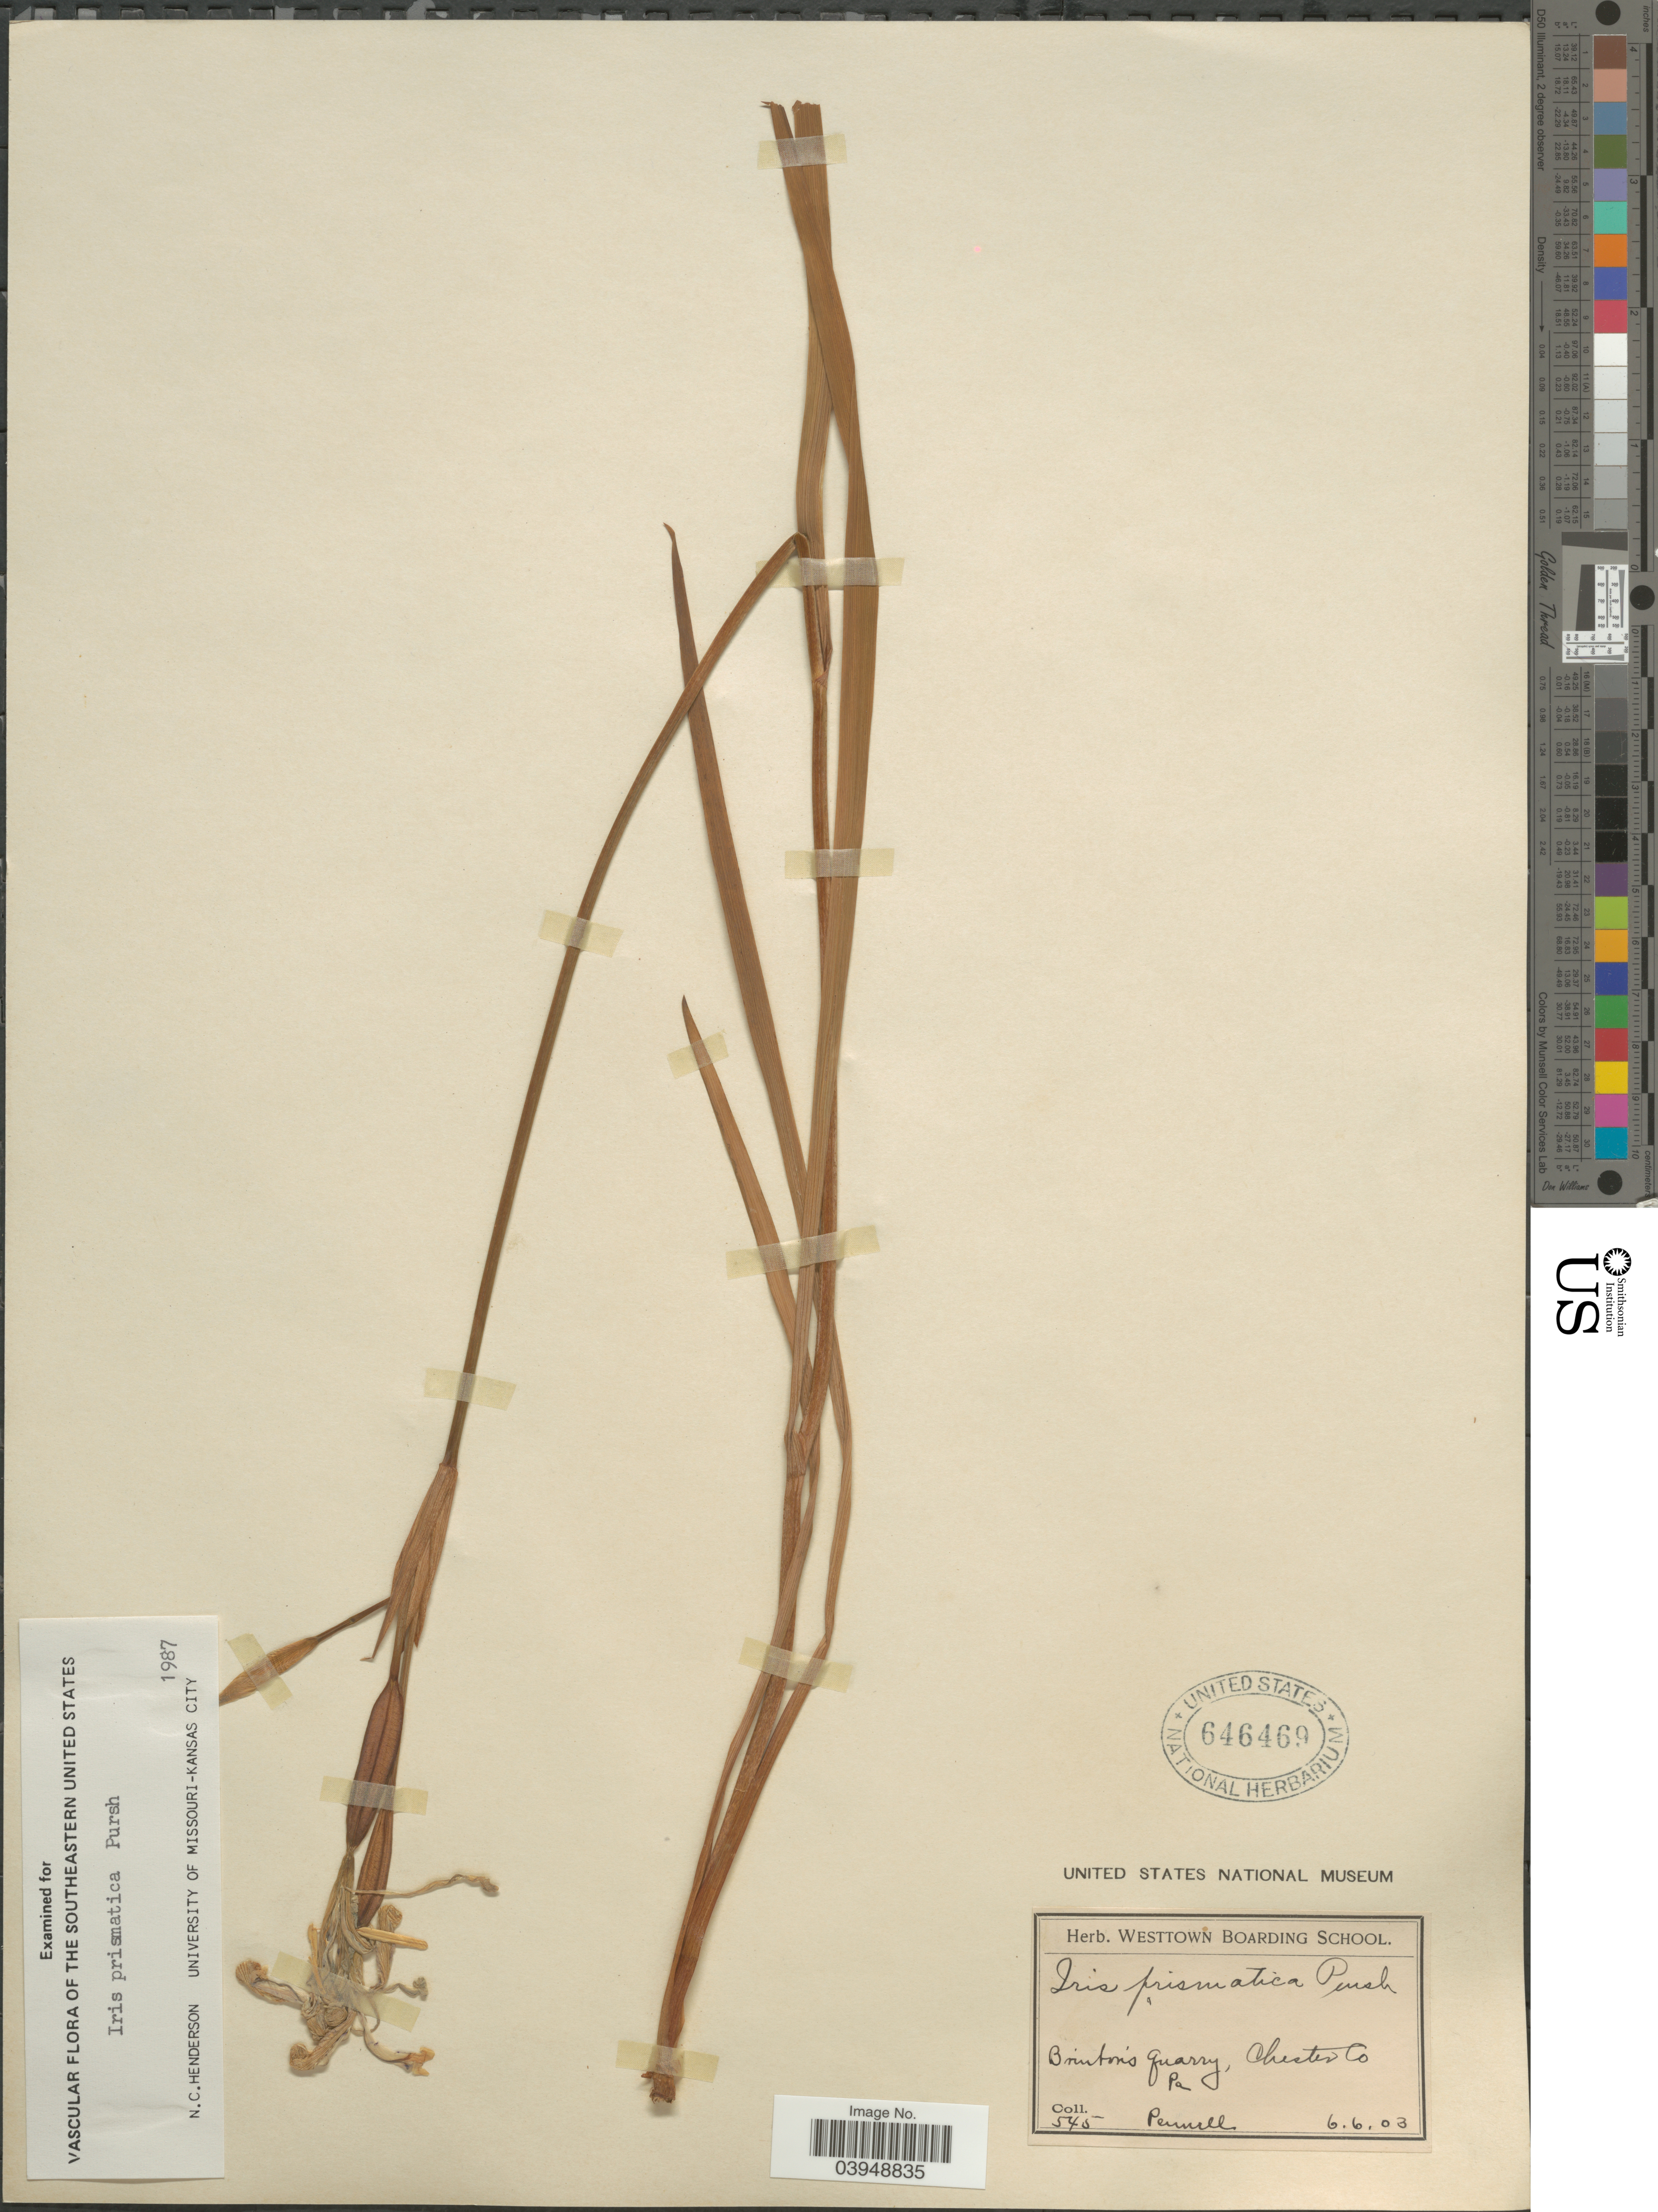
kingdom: Plantae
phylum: Tracheophyta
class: Liliopsida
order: Asparagales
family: Iridaceae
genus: Iris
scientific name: Iris prismatica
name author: Pursh ex Ker Gawl.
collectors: -. Pennell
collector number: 545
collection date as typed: Transcribed d/m/y: 6/6/3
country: United States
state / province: Pennsylvania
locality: Brinton's quarry, Chester Co. Pa.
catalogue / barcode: US 646469